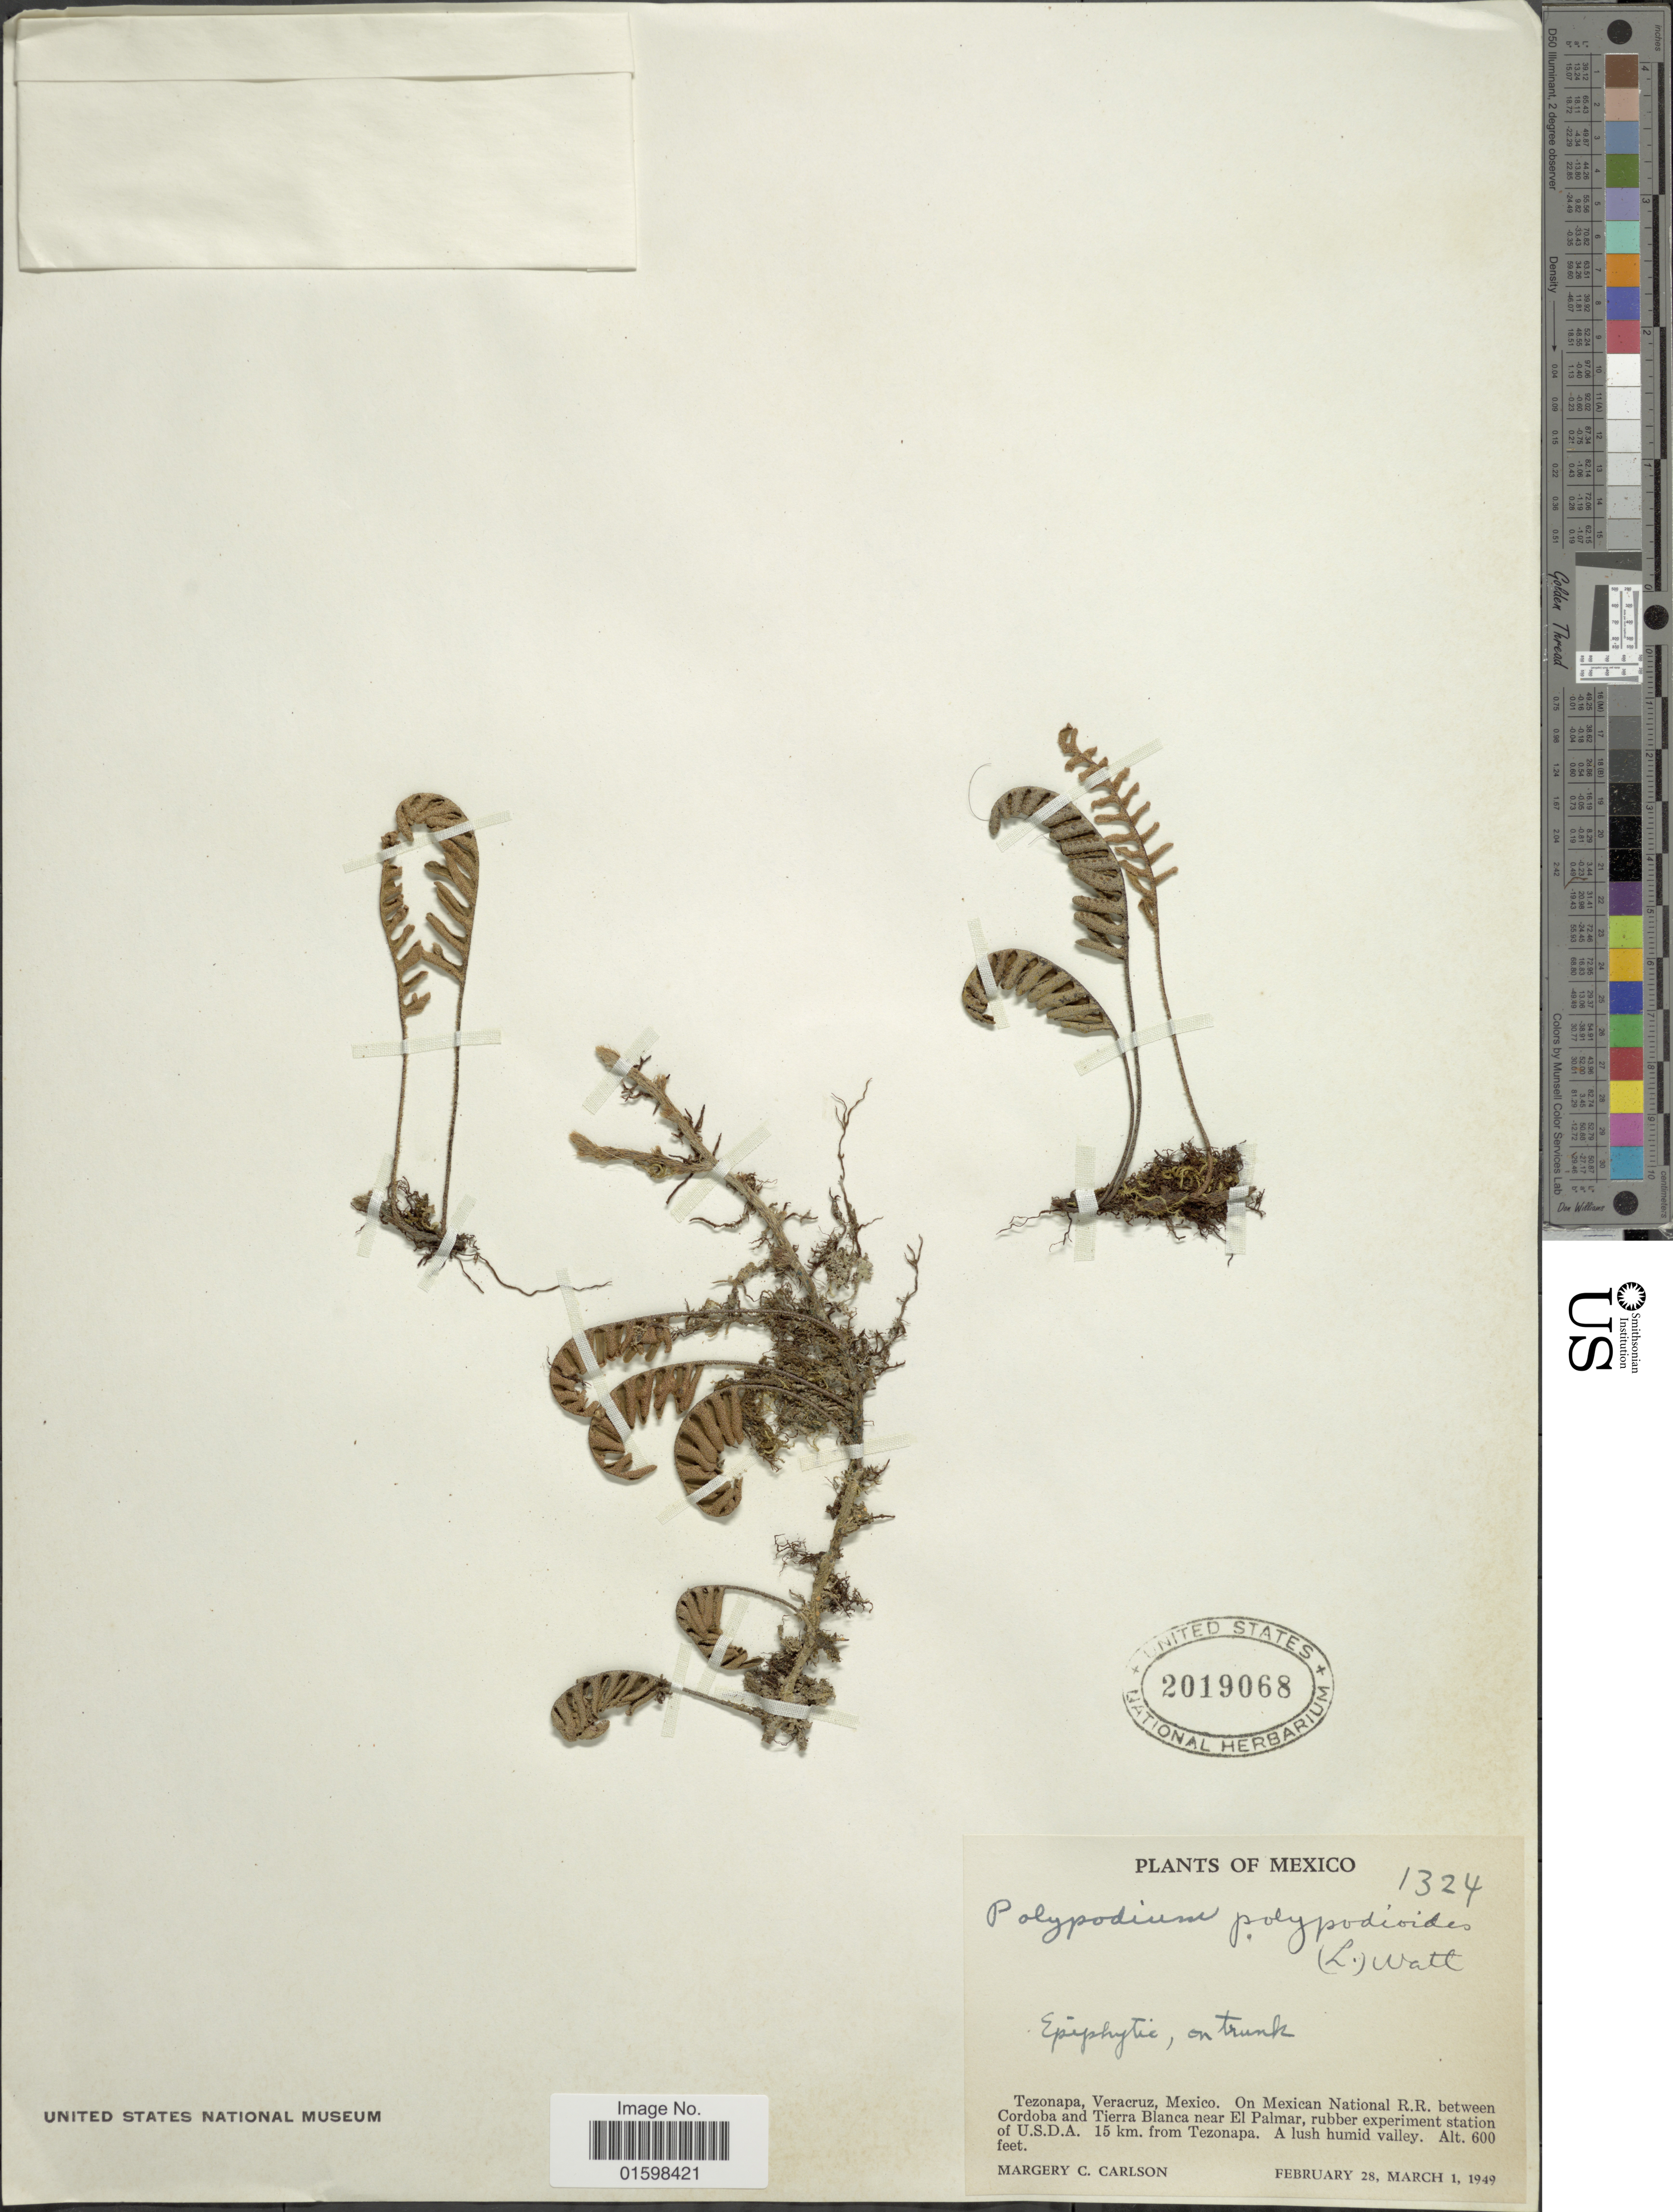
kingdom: Plantae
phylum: Tracheophyta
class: Polypodiopsida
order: Polypodiales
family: Polypodiaceae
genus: Pleopeltis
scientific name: Pleopeltis polypodioides var. michauxiana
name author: (Weath.) E.G. Andrews & Windham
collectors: M. C. Carlson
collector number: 1324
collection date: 1949-02-28/1949-03-01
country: Mexico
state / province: Veracruz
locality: Tezonapa. VeraCruz. On Mexican National R.R. between Cordoba and Tierra Blanca near El Palmar, 15 Km. from Tezonapa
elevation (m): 183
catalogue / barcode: US 2019068